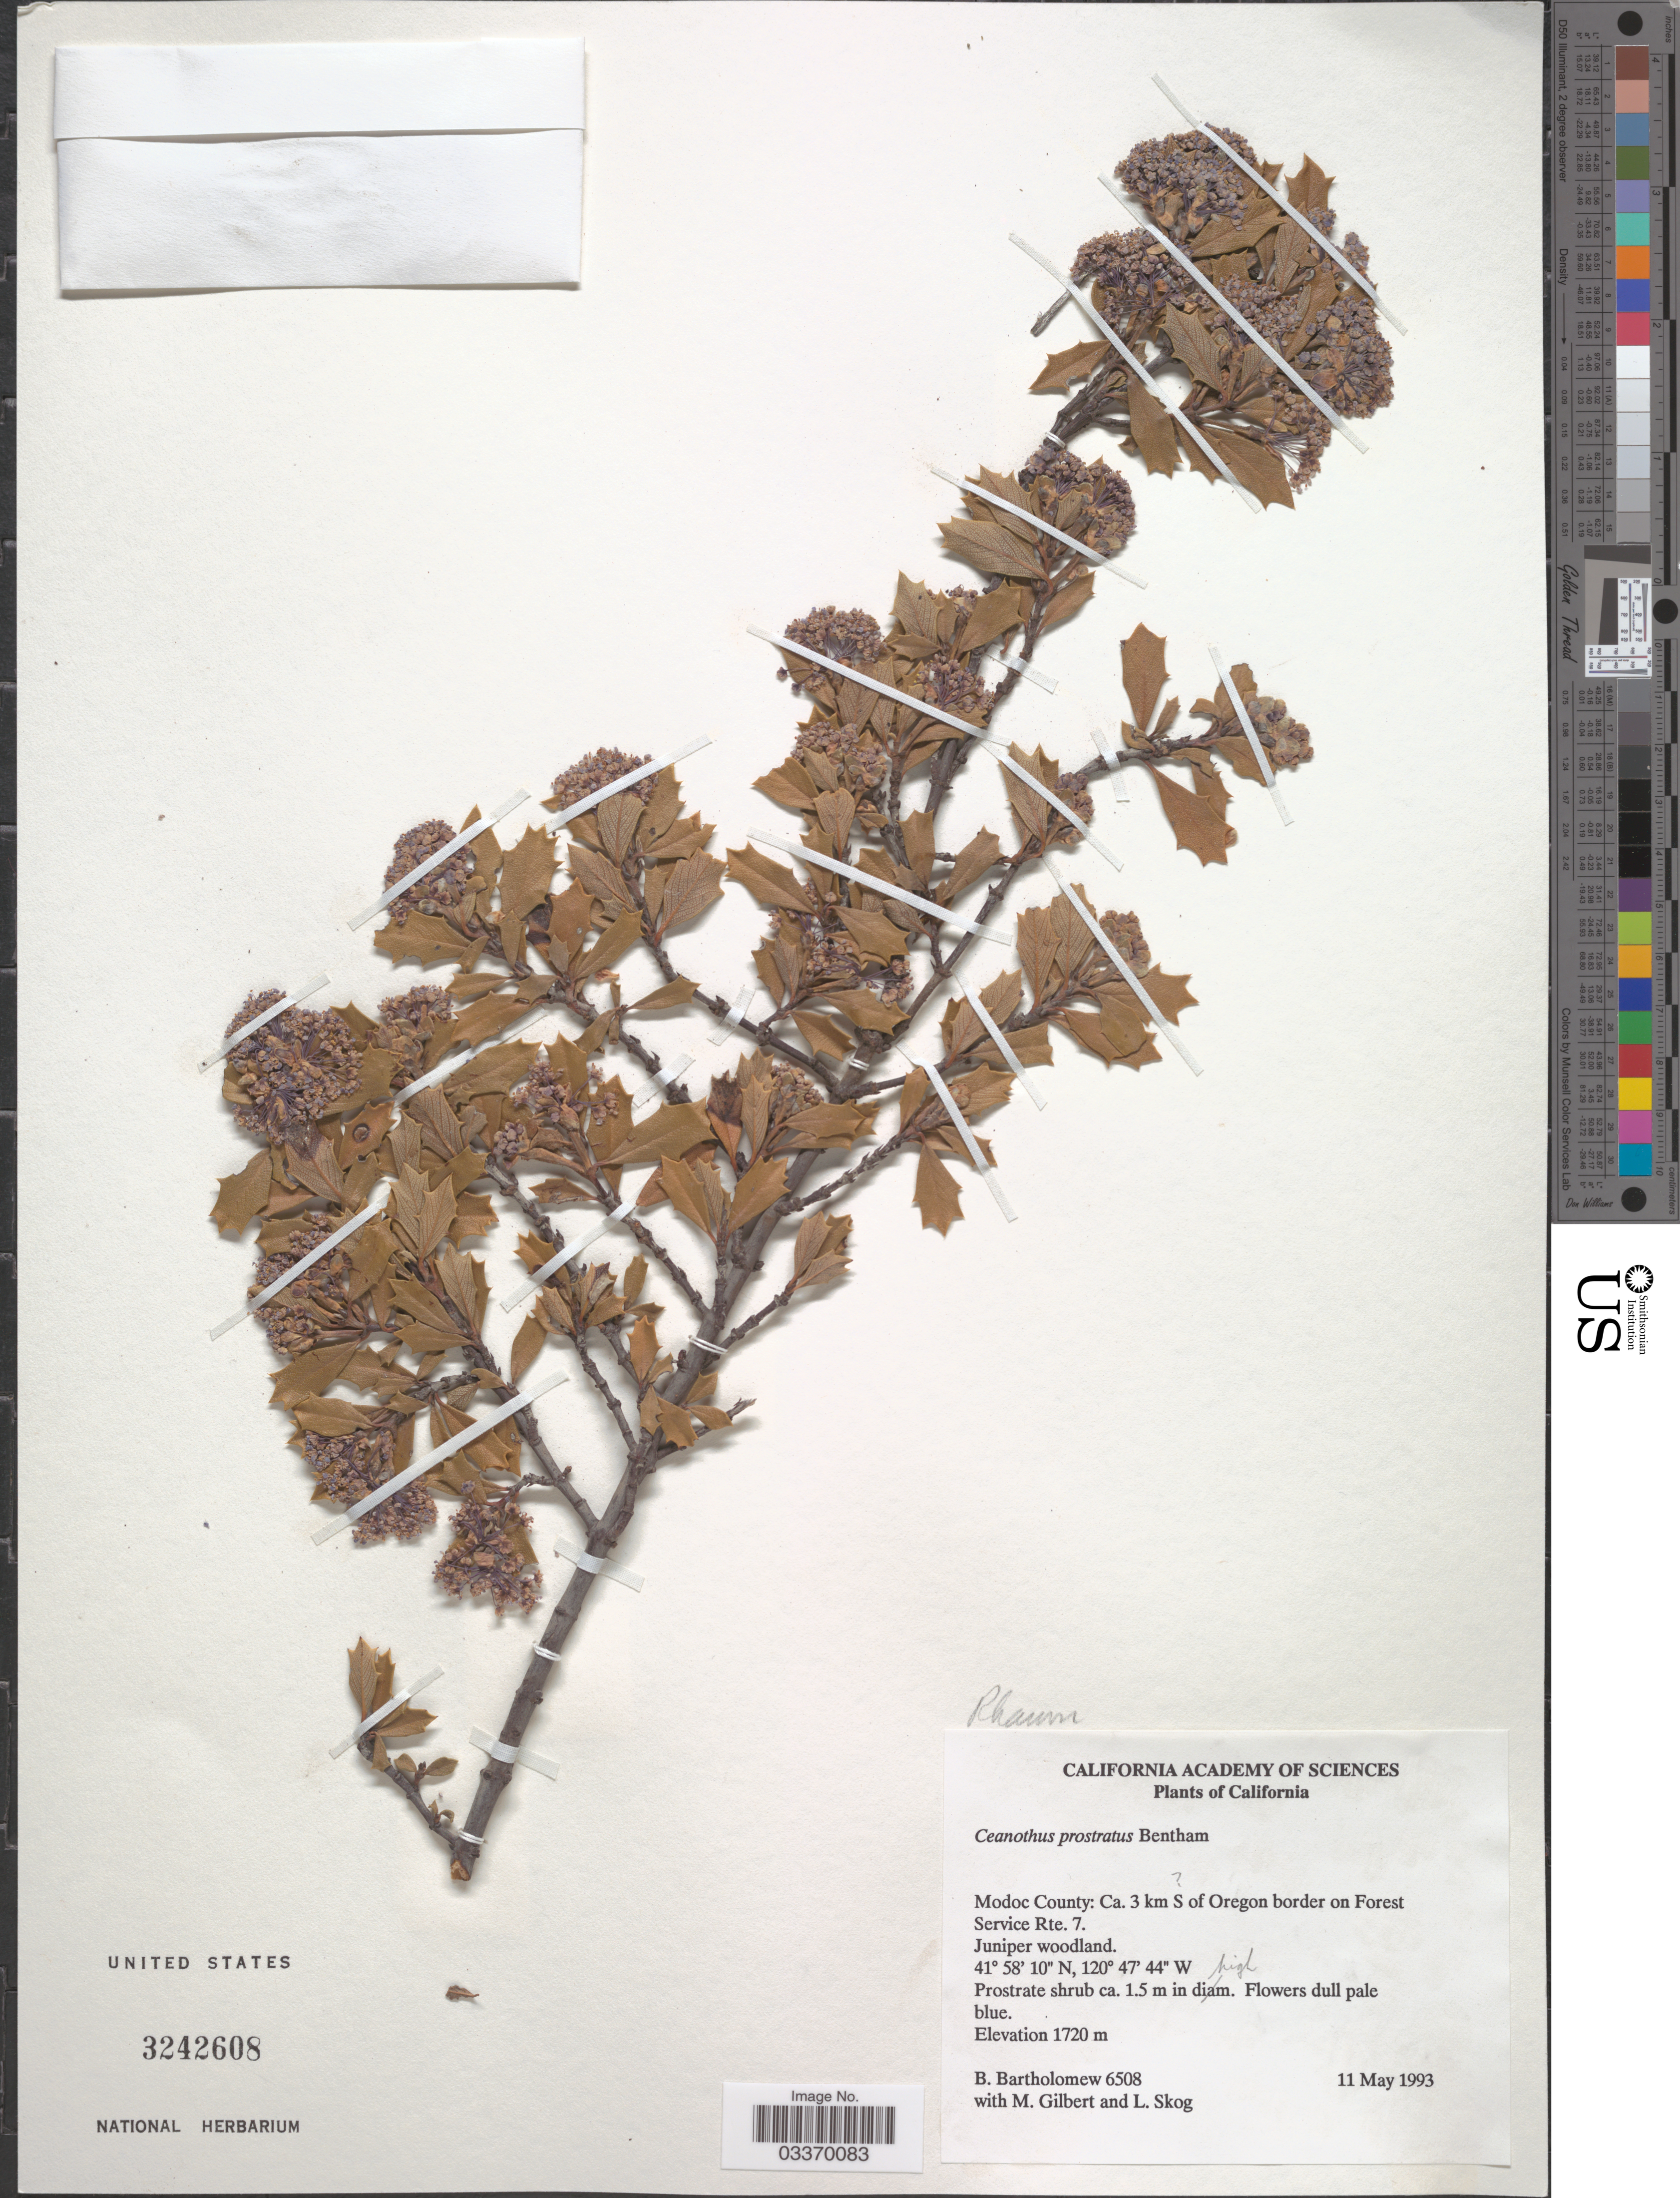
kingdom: Plantae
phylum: Tracheophyta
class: Magnoliopsida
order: Rosales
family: Rhamnaceae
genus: Ceanothus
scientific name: Ceanothus prostratus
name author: Benth.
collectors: B. Bartholomew, M. Gilbert & L. E. Skog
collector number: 6508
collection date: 1993-05-11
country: United States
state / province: California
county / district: Modoc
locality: Modoc County: Ca. 3 km S [unsure placement] of Oregon border on Forest Service Rte. 7.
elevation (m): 1720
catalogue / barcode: US 3242608